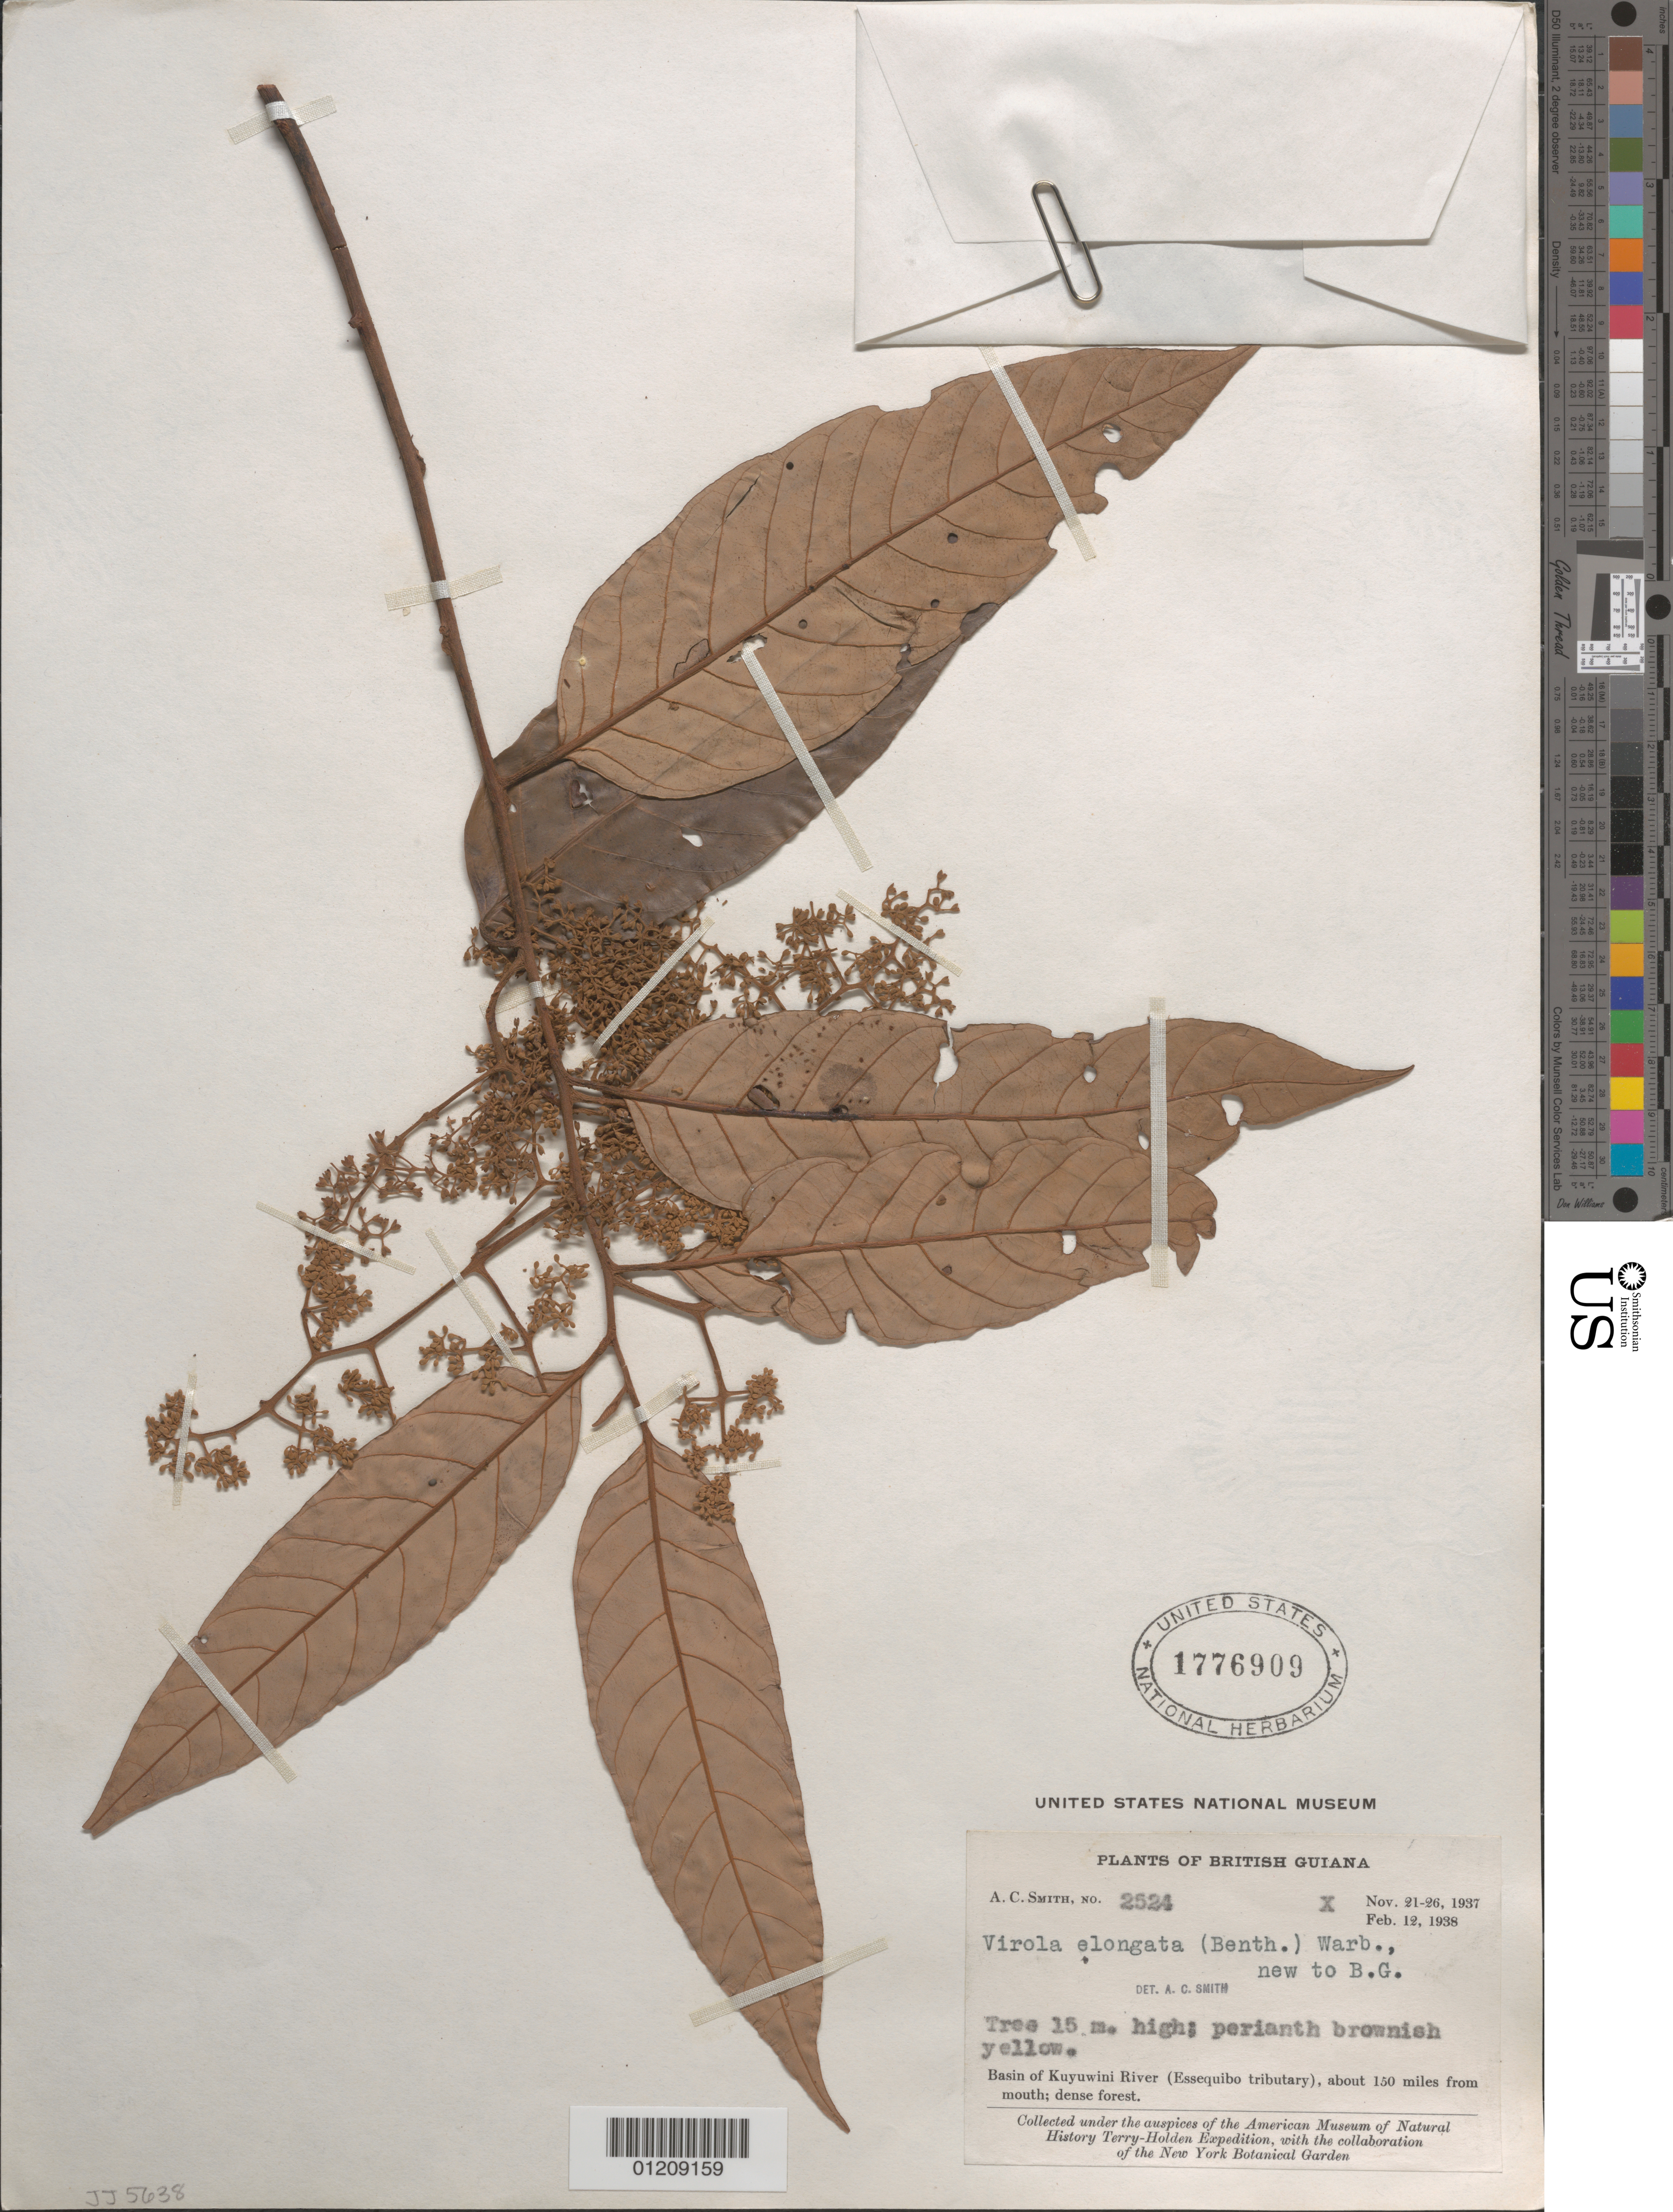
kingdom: Plantae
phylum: Tracheophyta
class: Magnoliopsida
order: Magnoliales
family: Myristicaceae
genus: Virola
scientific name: Virola elongata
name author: (Benth.) Warb.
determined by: Smith, A. C.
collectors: A. C. Smith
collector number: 2524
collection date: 1937-11-21/1938-02-12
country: Guyana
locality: Basin of Kuyuwini River (Essequibo tributary), about 150 miles from mouth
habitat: Dense forest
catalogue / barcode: US 1776909